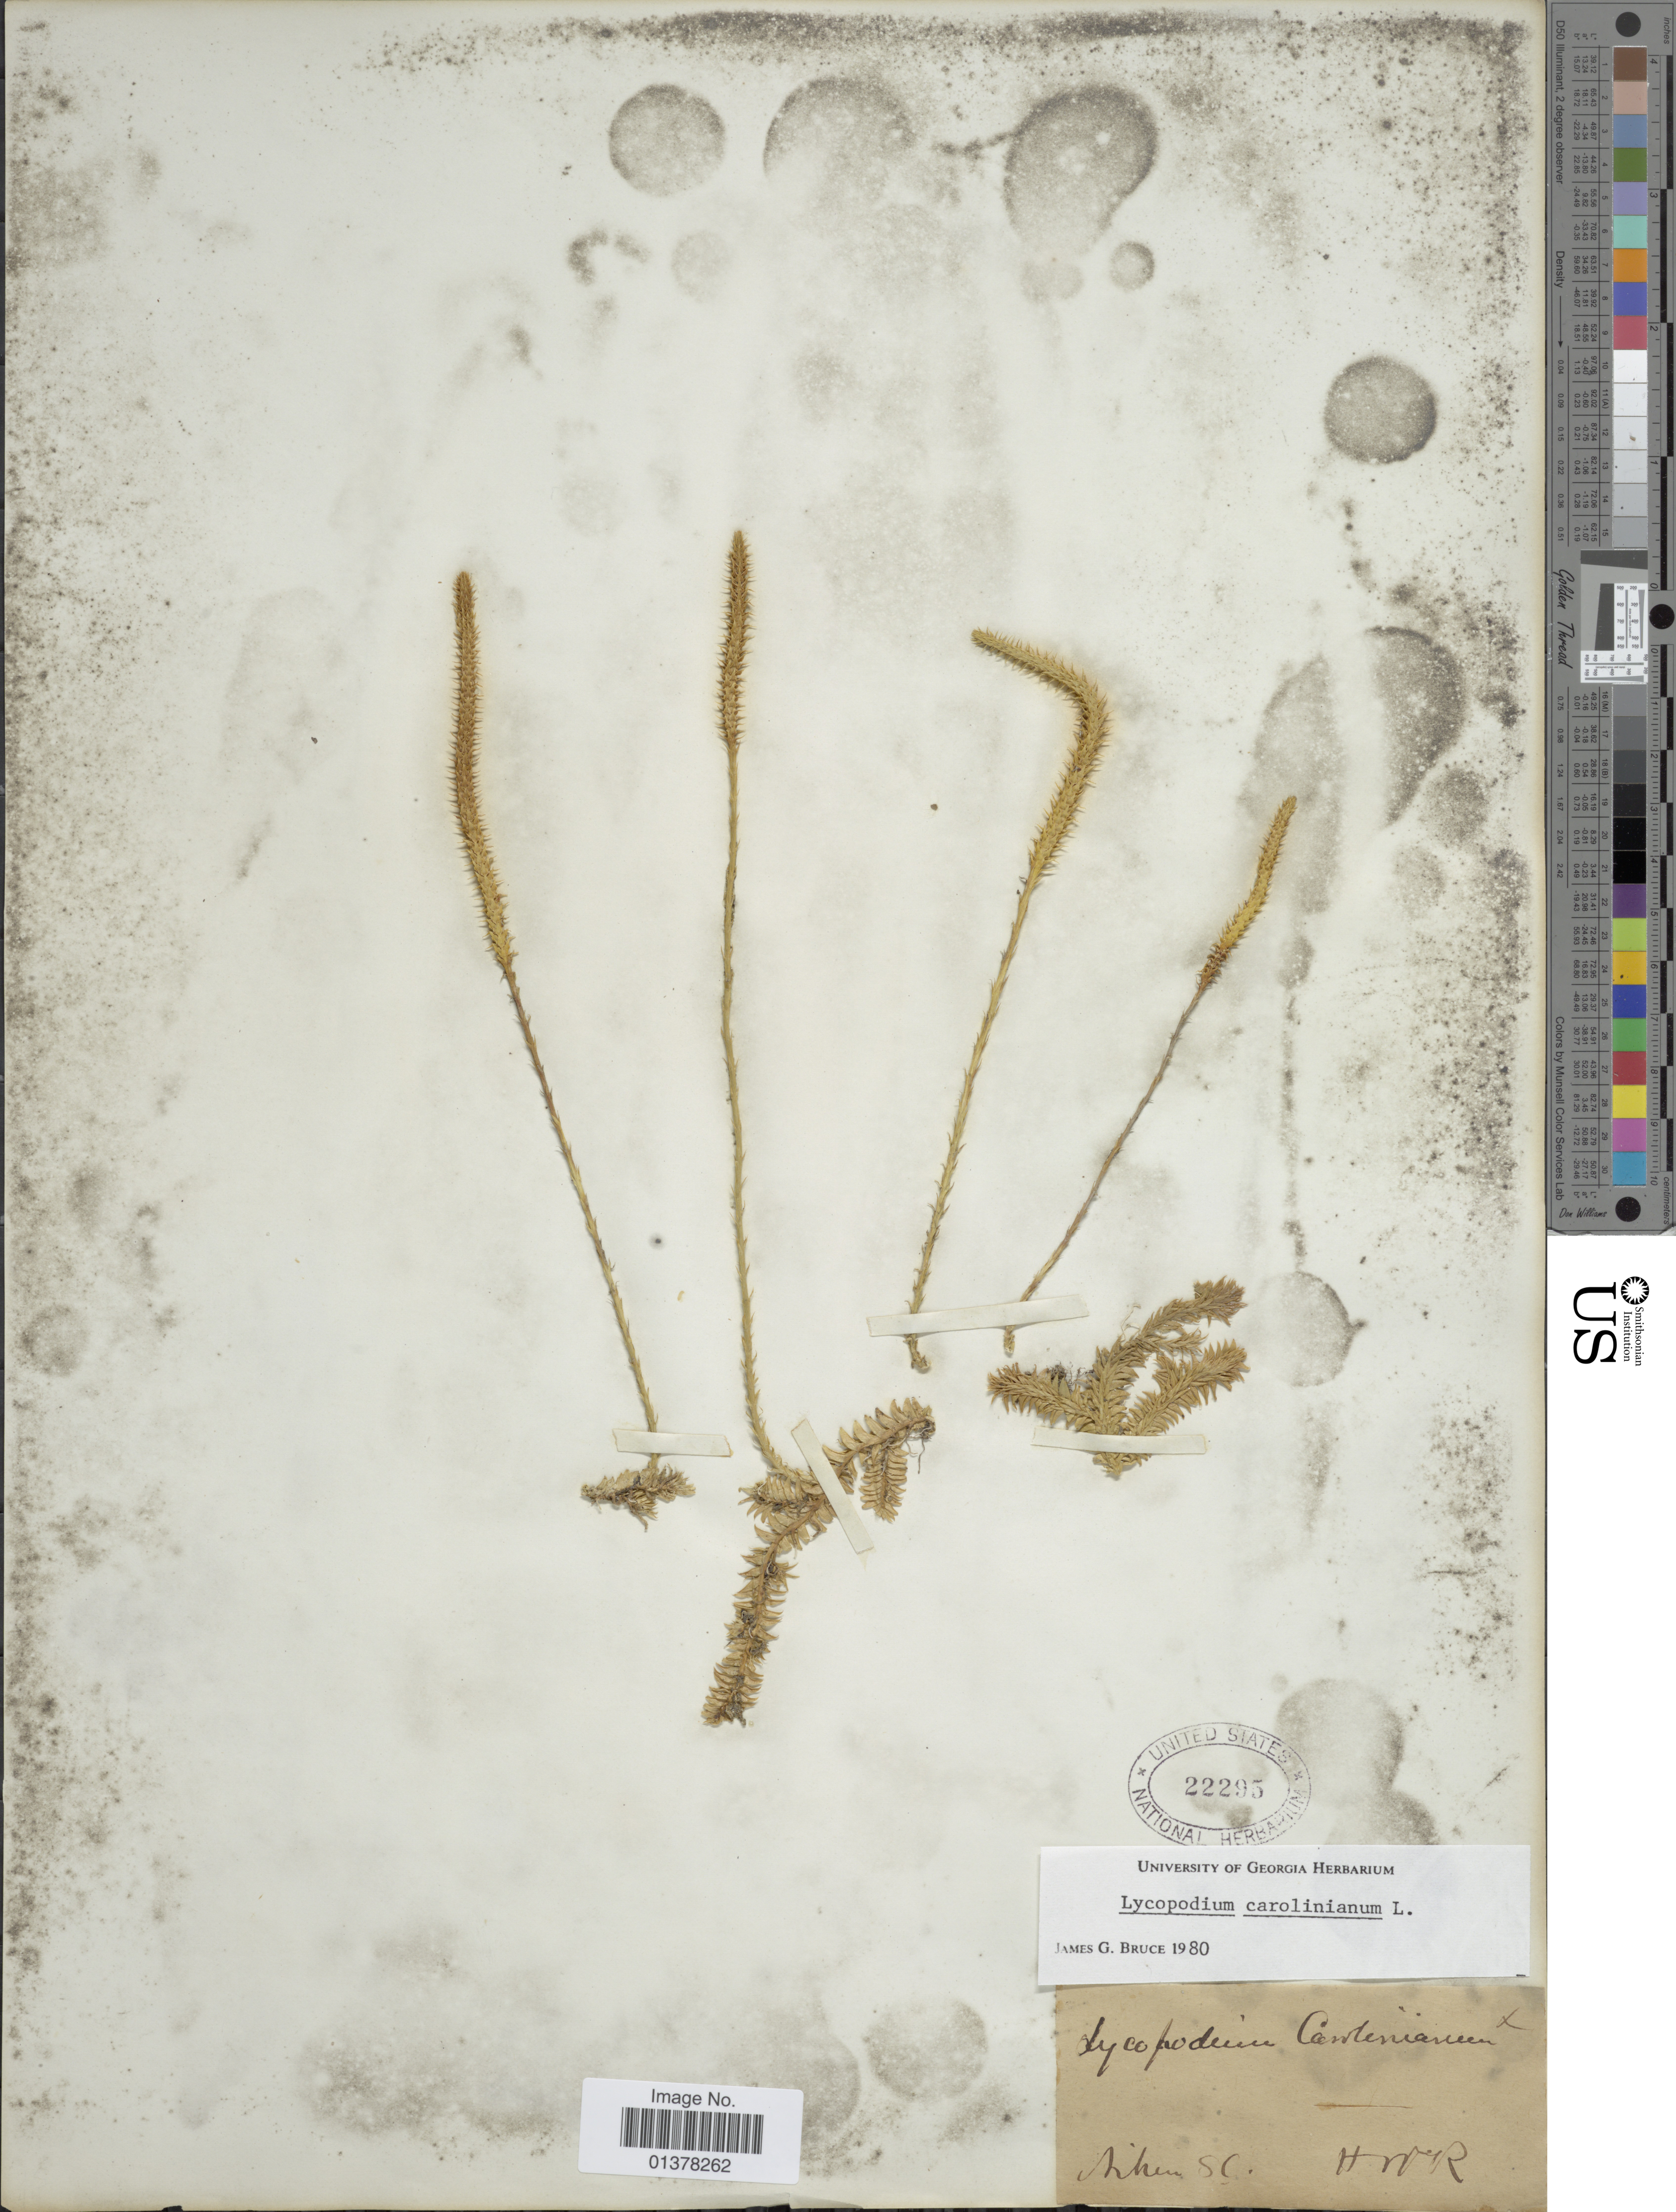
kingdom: Plantae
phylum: Tracheophyta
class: Lycopodiopsida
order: Lycopodiales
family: Lycopodiaceae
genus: Pseudolycopodiella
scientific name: Pseudolycopodiella caroliniana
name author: (L.) Holub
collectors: H. W. R.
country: United States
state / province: South Carolina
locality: Aiken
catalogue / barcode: US 22295